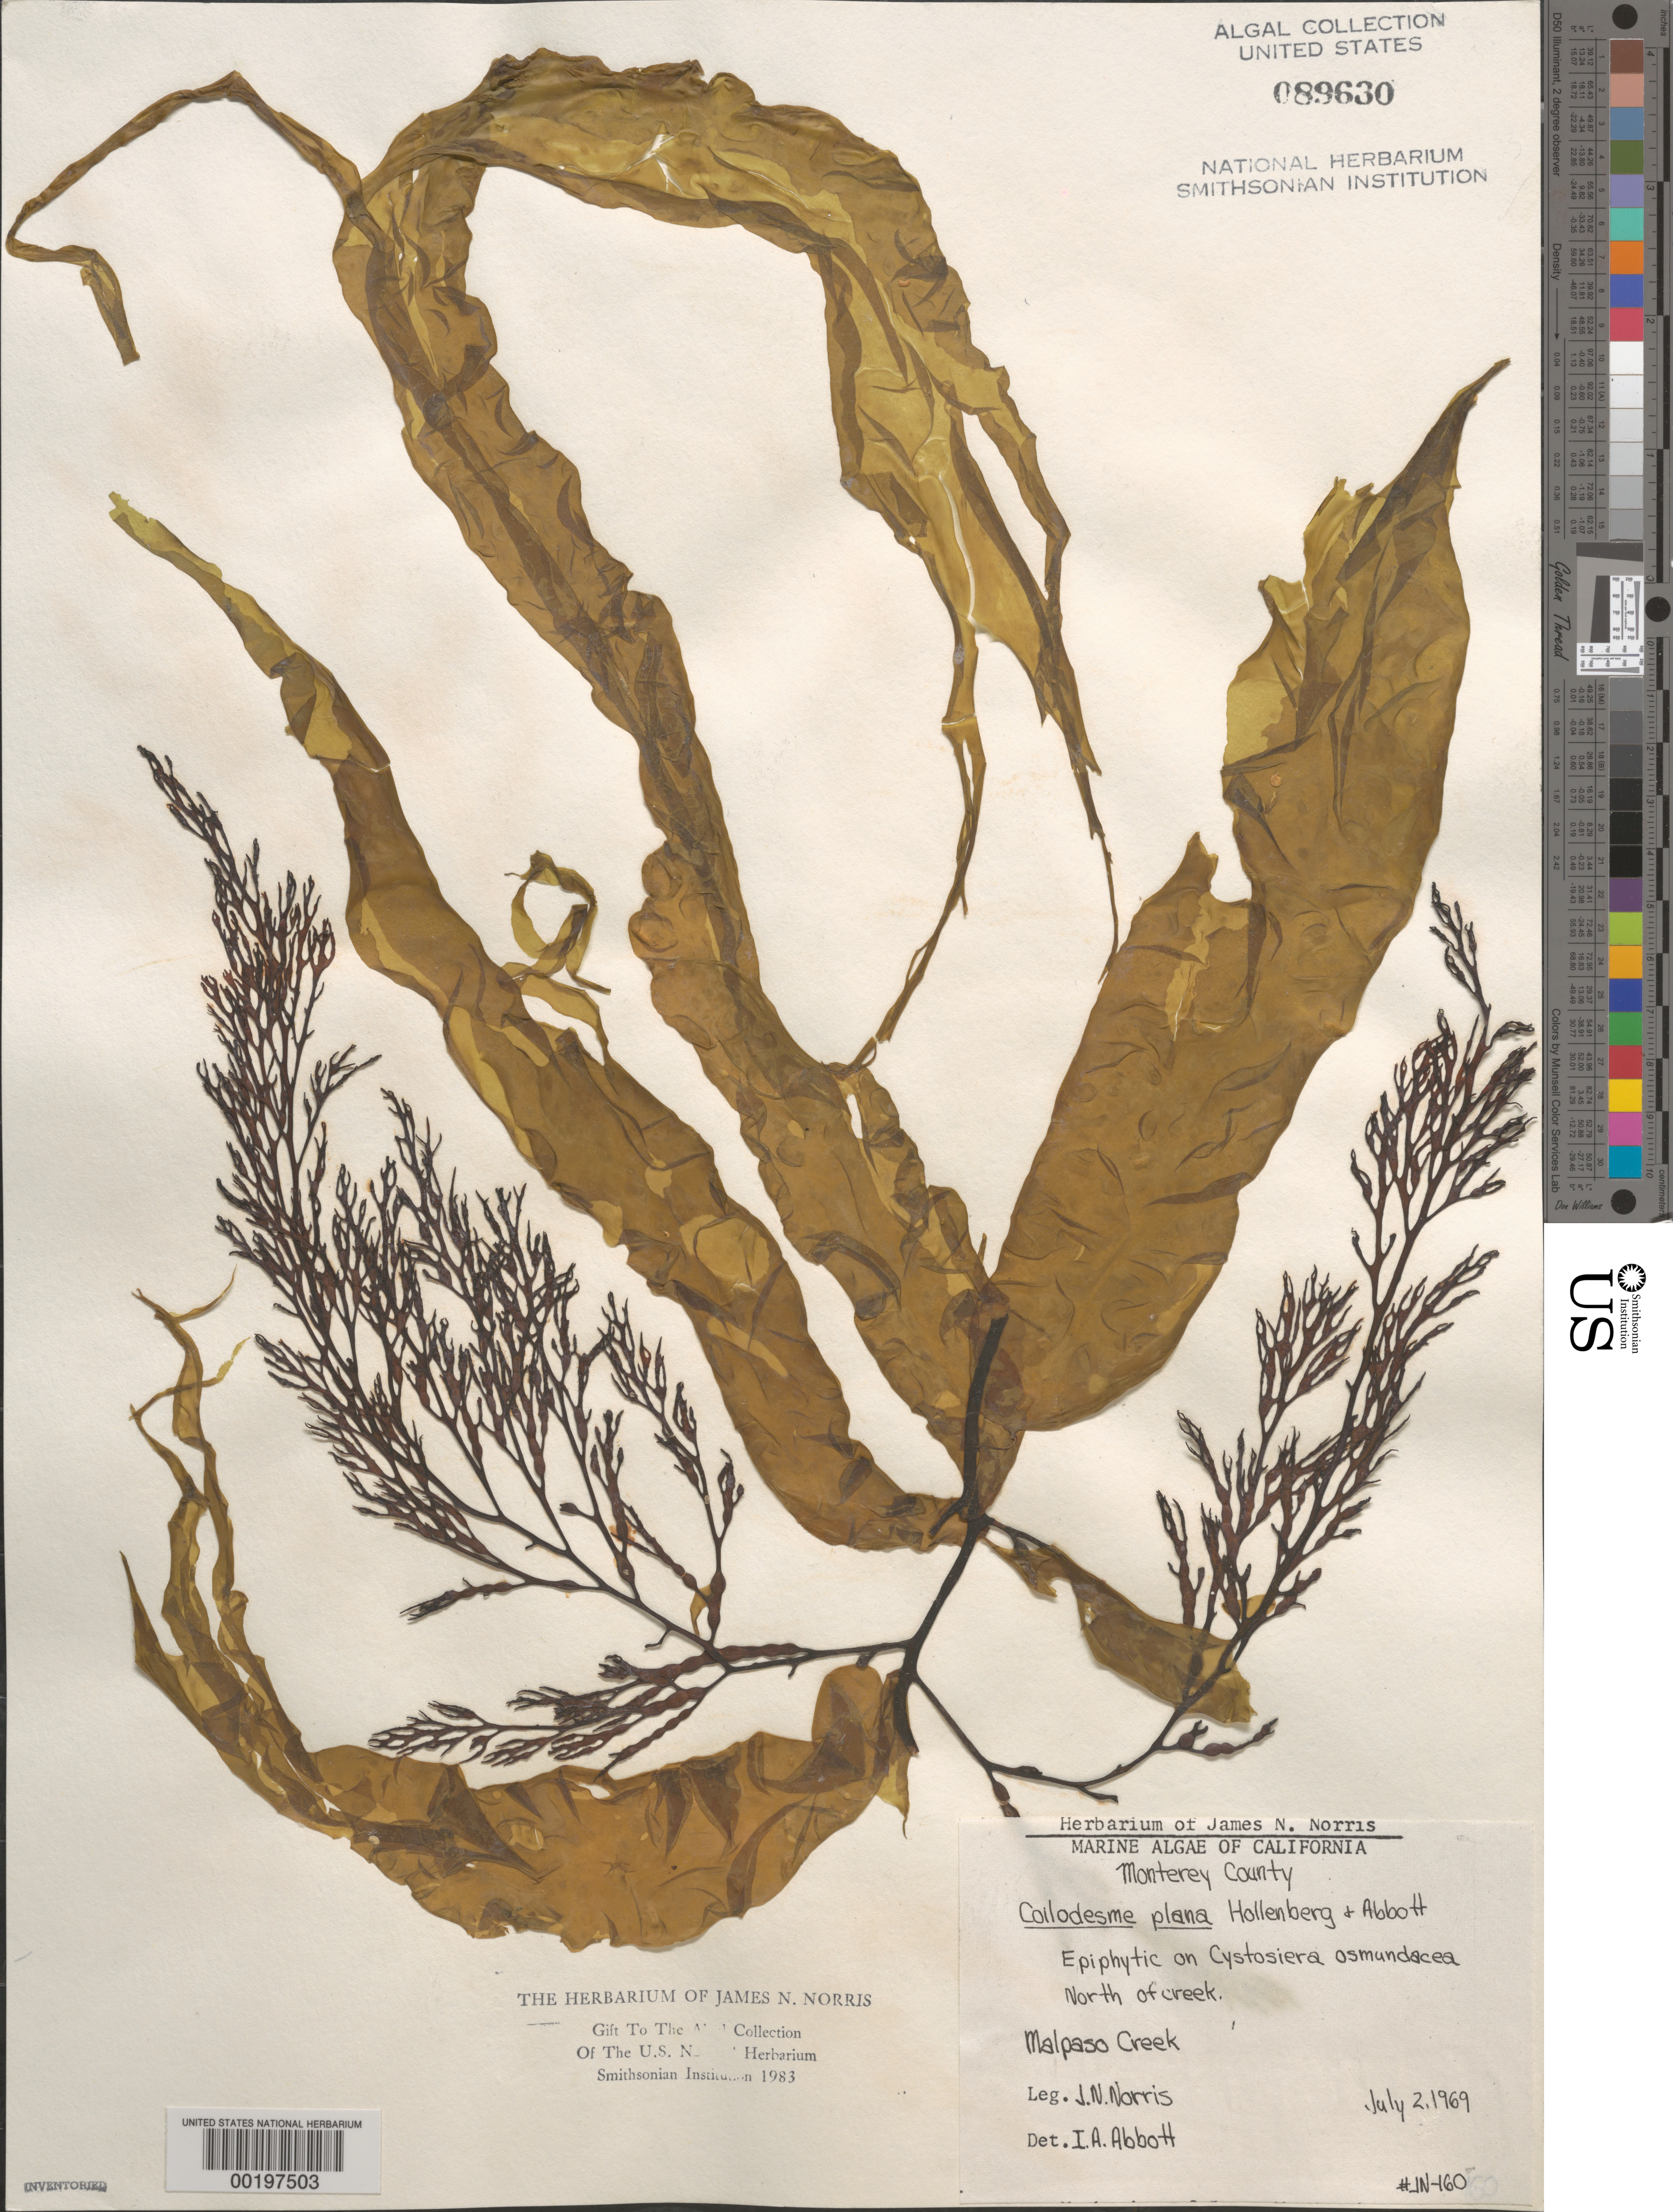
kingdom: Chromista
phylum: Ochrophyta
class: Phaeophyceae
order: Ectocarpales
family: Chordariaceae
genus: Coilodesme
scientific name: Coilodesme plana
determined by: Abbott, Isabella A.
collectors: J. N. Norris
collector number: JN-160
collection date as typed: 02 Jul 1969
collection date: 1969-07-02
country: United States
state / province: California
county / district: Monterey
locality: North of Malpaso Creek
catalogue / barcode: US 89630